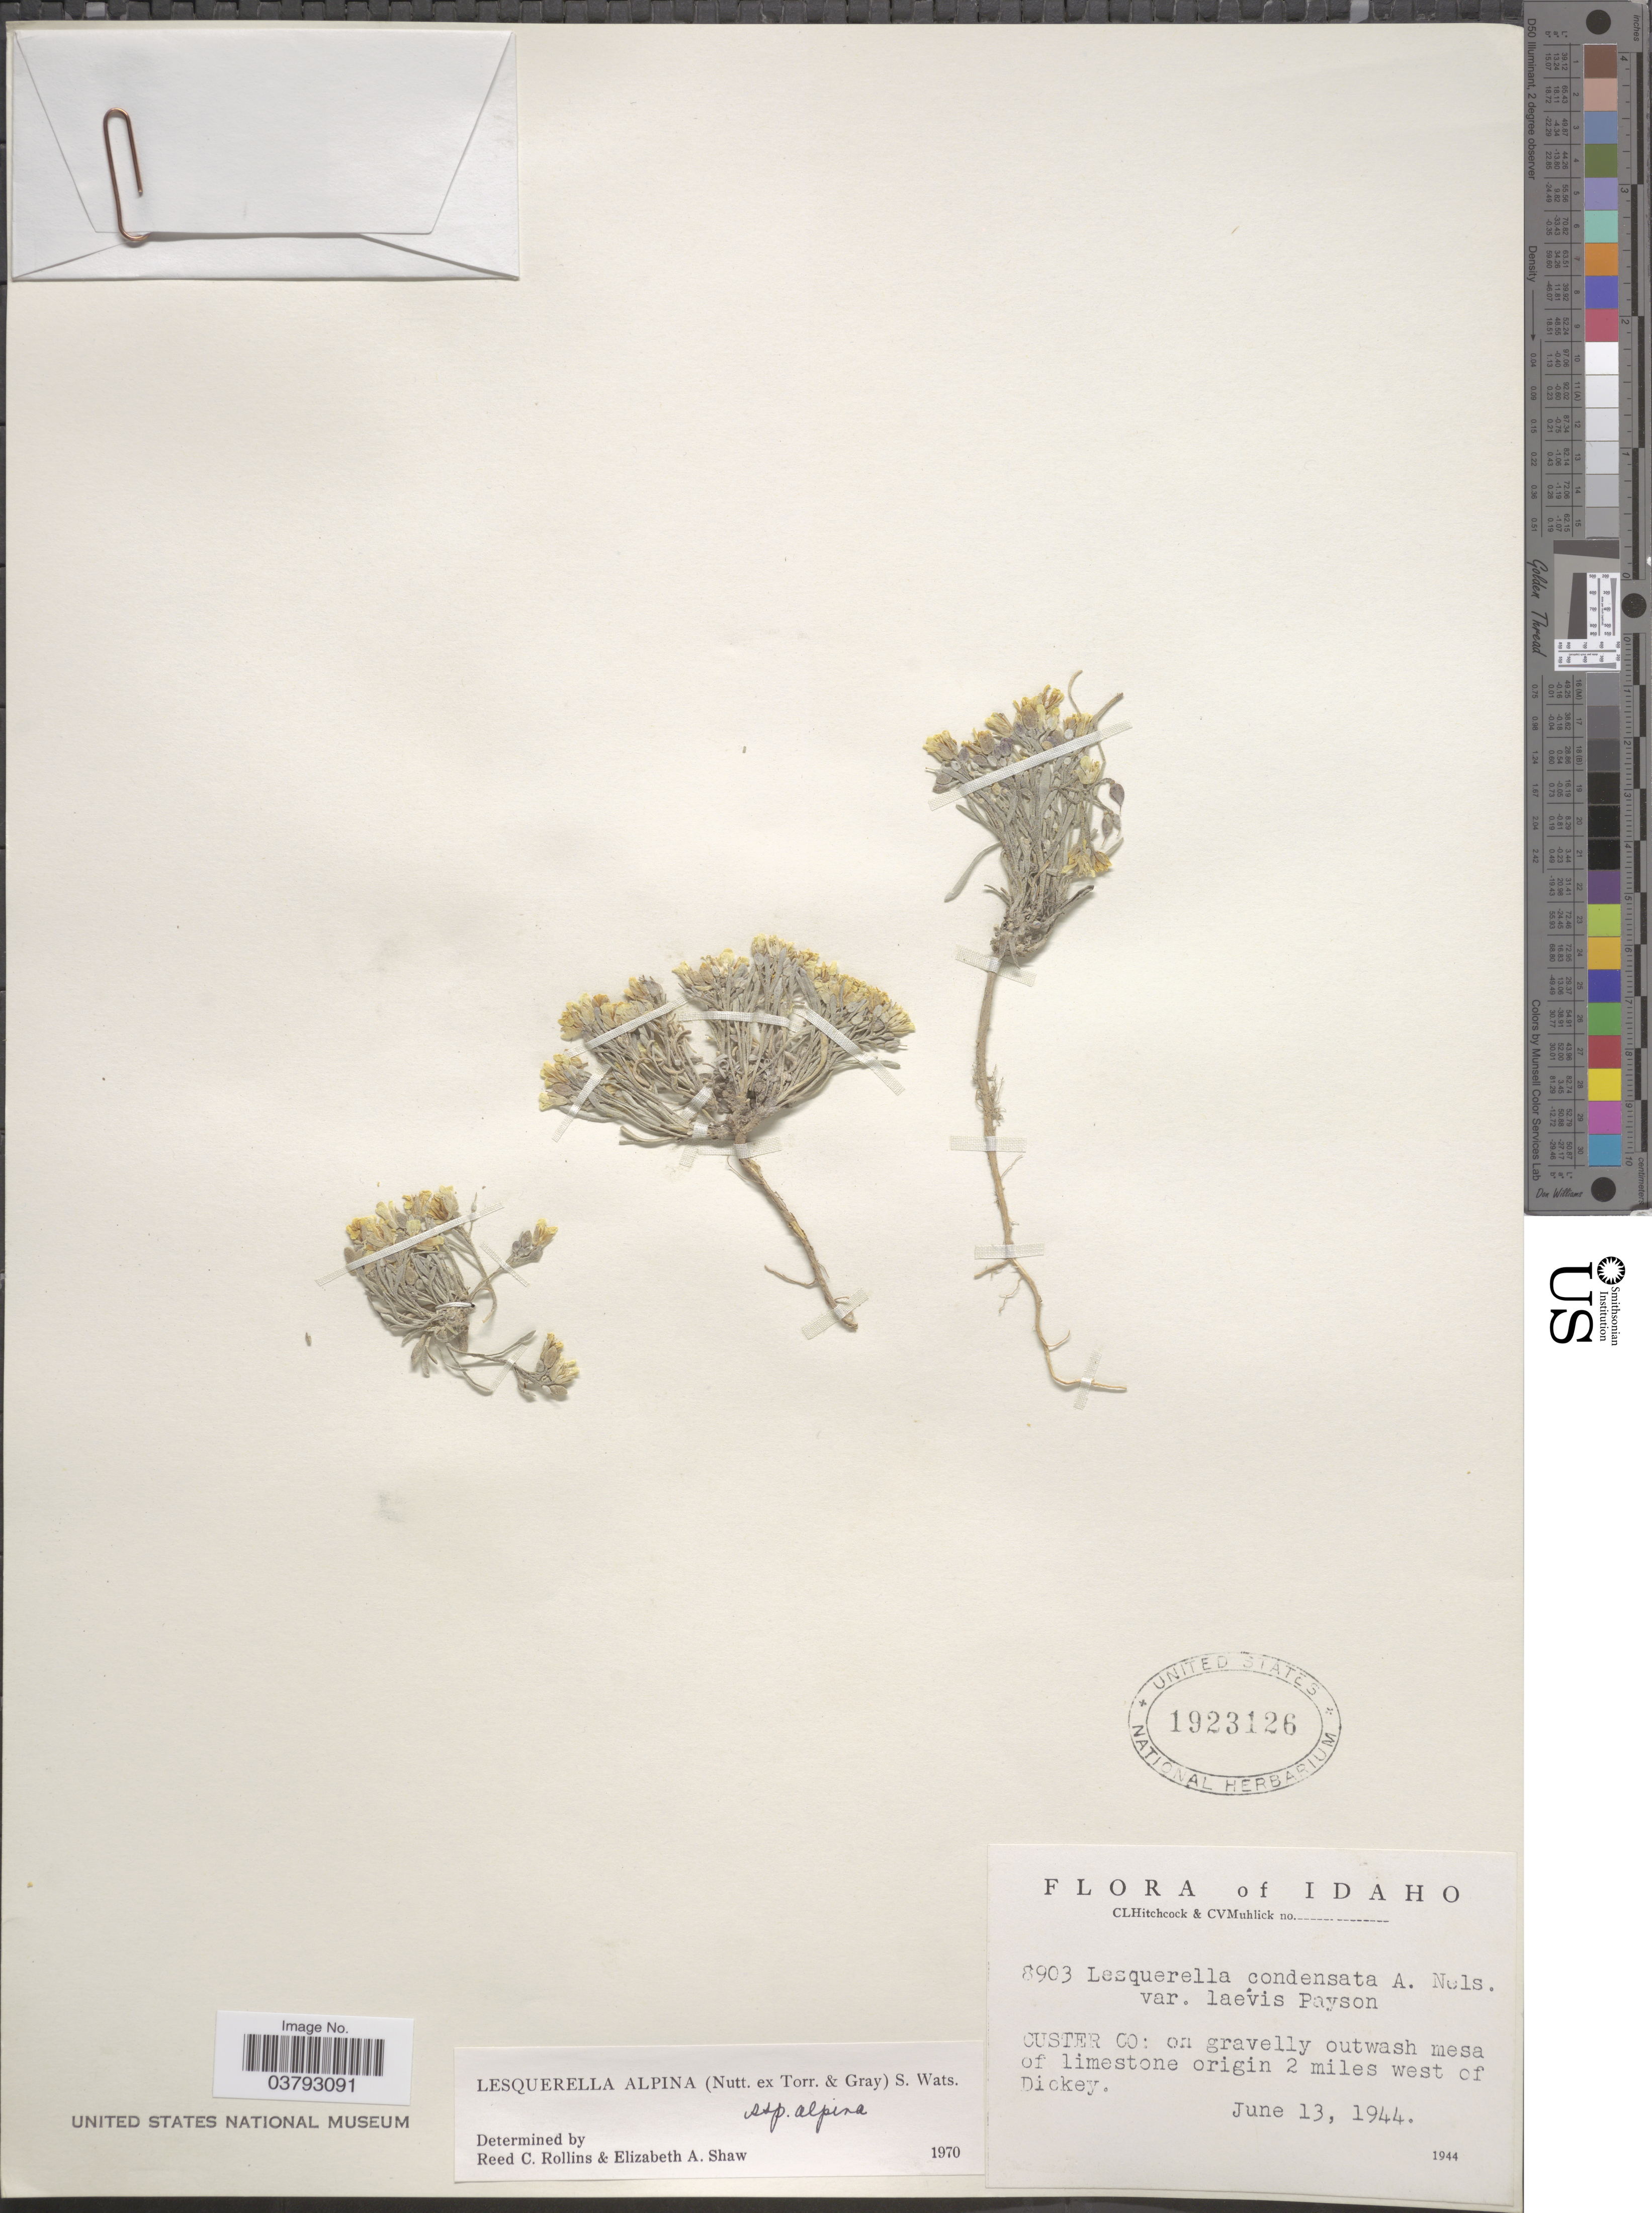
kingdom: Plantae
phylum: Tracheophyta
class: Magnoliopsida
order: Brassicales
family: Brassicaceae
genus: Lesquerella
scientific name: Lesquerella alpina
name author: (Nutt.) S. Watson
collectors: C. L. Hitchcock & C. V. Muhlick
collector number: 8903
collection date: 1944-06-13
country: United States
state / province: Idaho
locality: Custer Co: on gravelly outwash mesa of limestone origin 2 miles west of Dickey.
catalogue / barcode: US 1923126